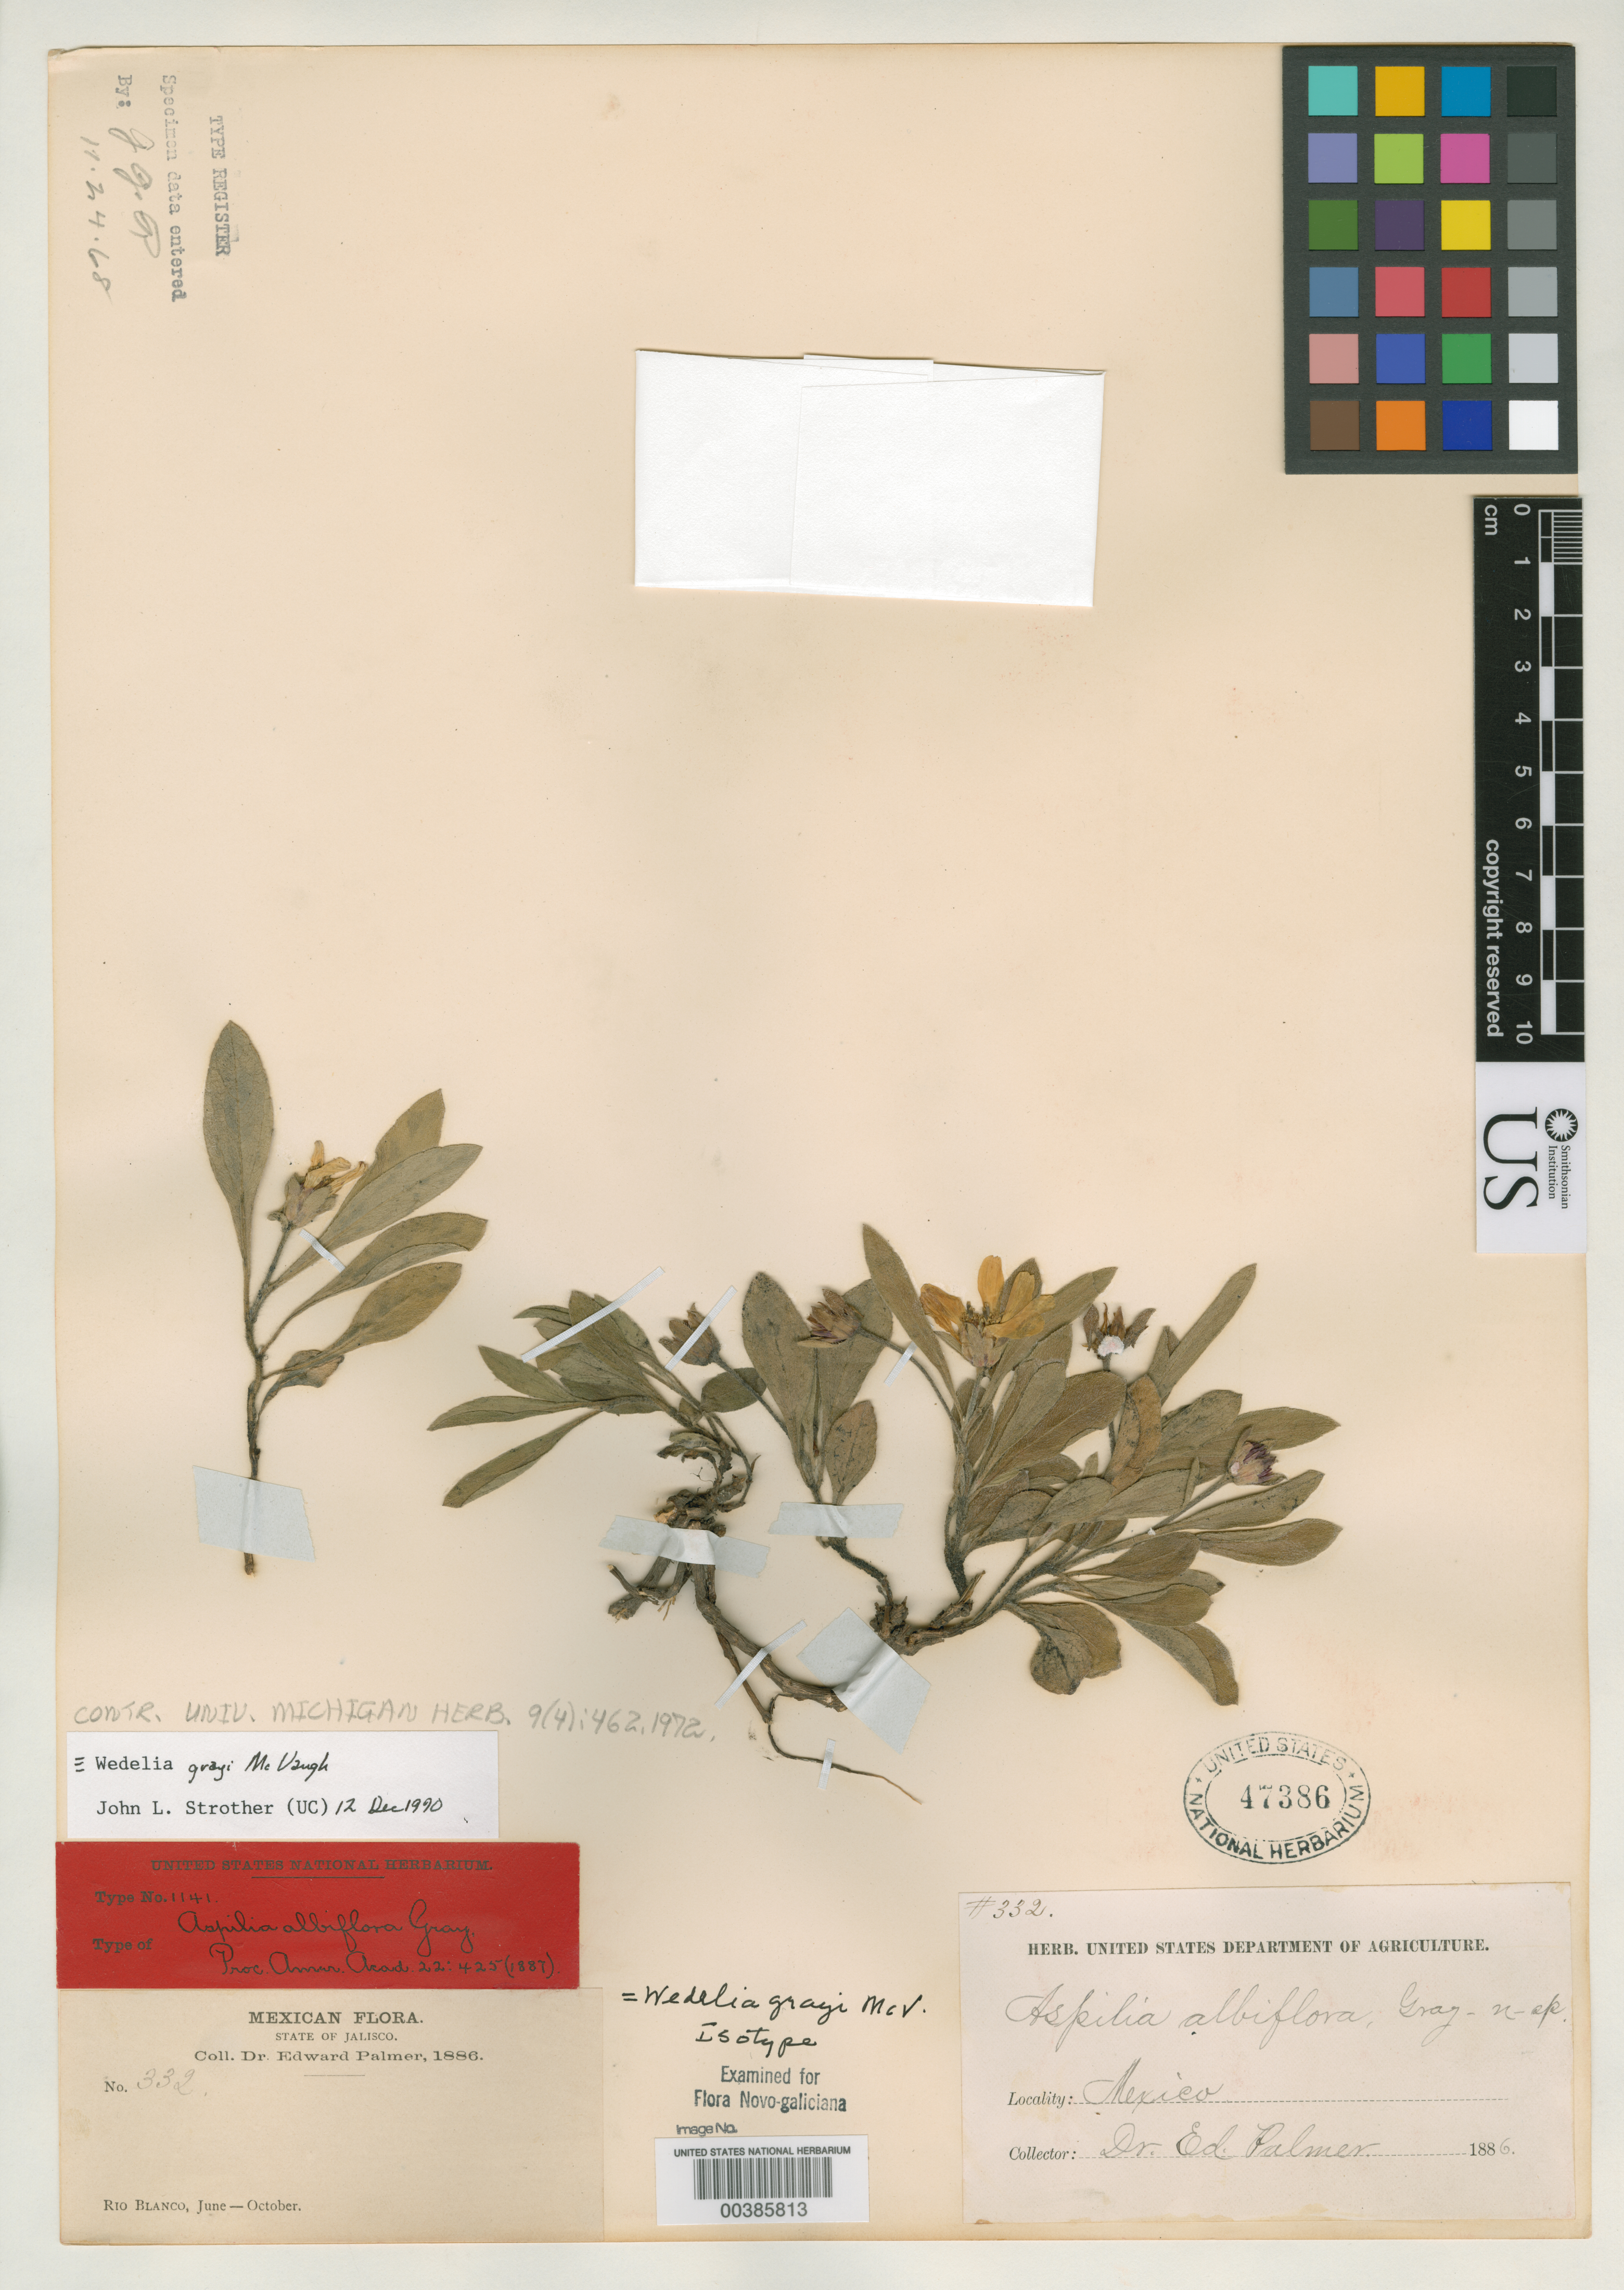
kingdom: Plantae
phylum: Tracheophyta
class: Magnoliopsida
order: Asterales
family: Asteraceae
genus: Aspilia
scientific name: Aspilia albiflora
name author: A. Gray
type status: Isotype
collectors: E. Palmer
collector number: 332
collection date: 1886-06/1886-10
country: Mexico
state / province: Jalisco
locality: Rio Blanco.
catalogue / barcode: US 47386